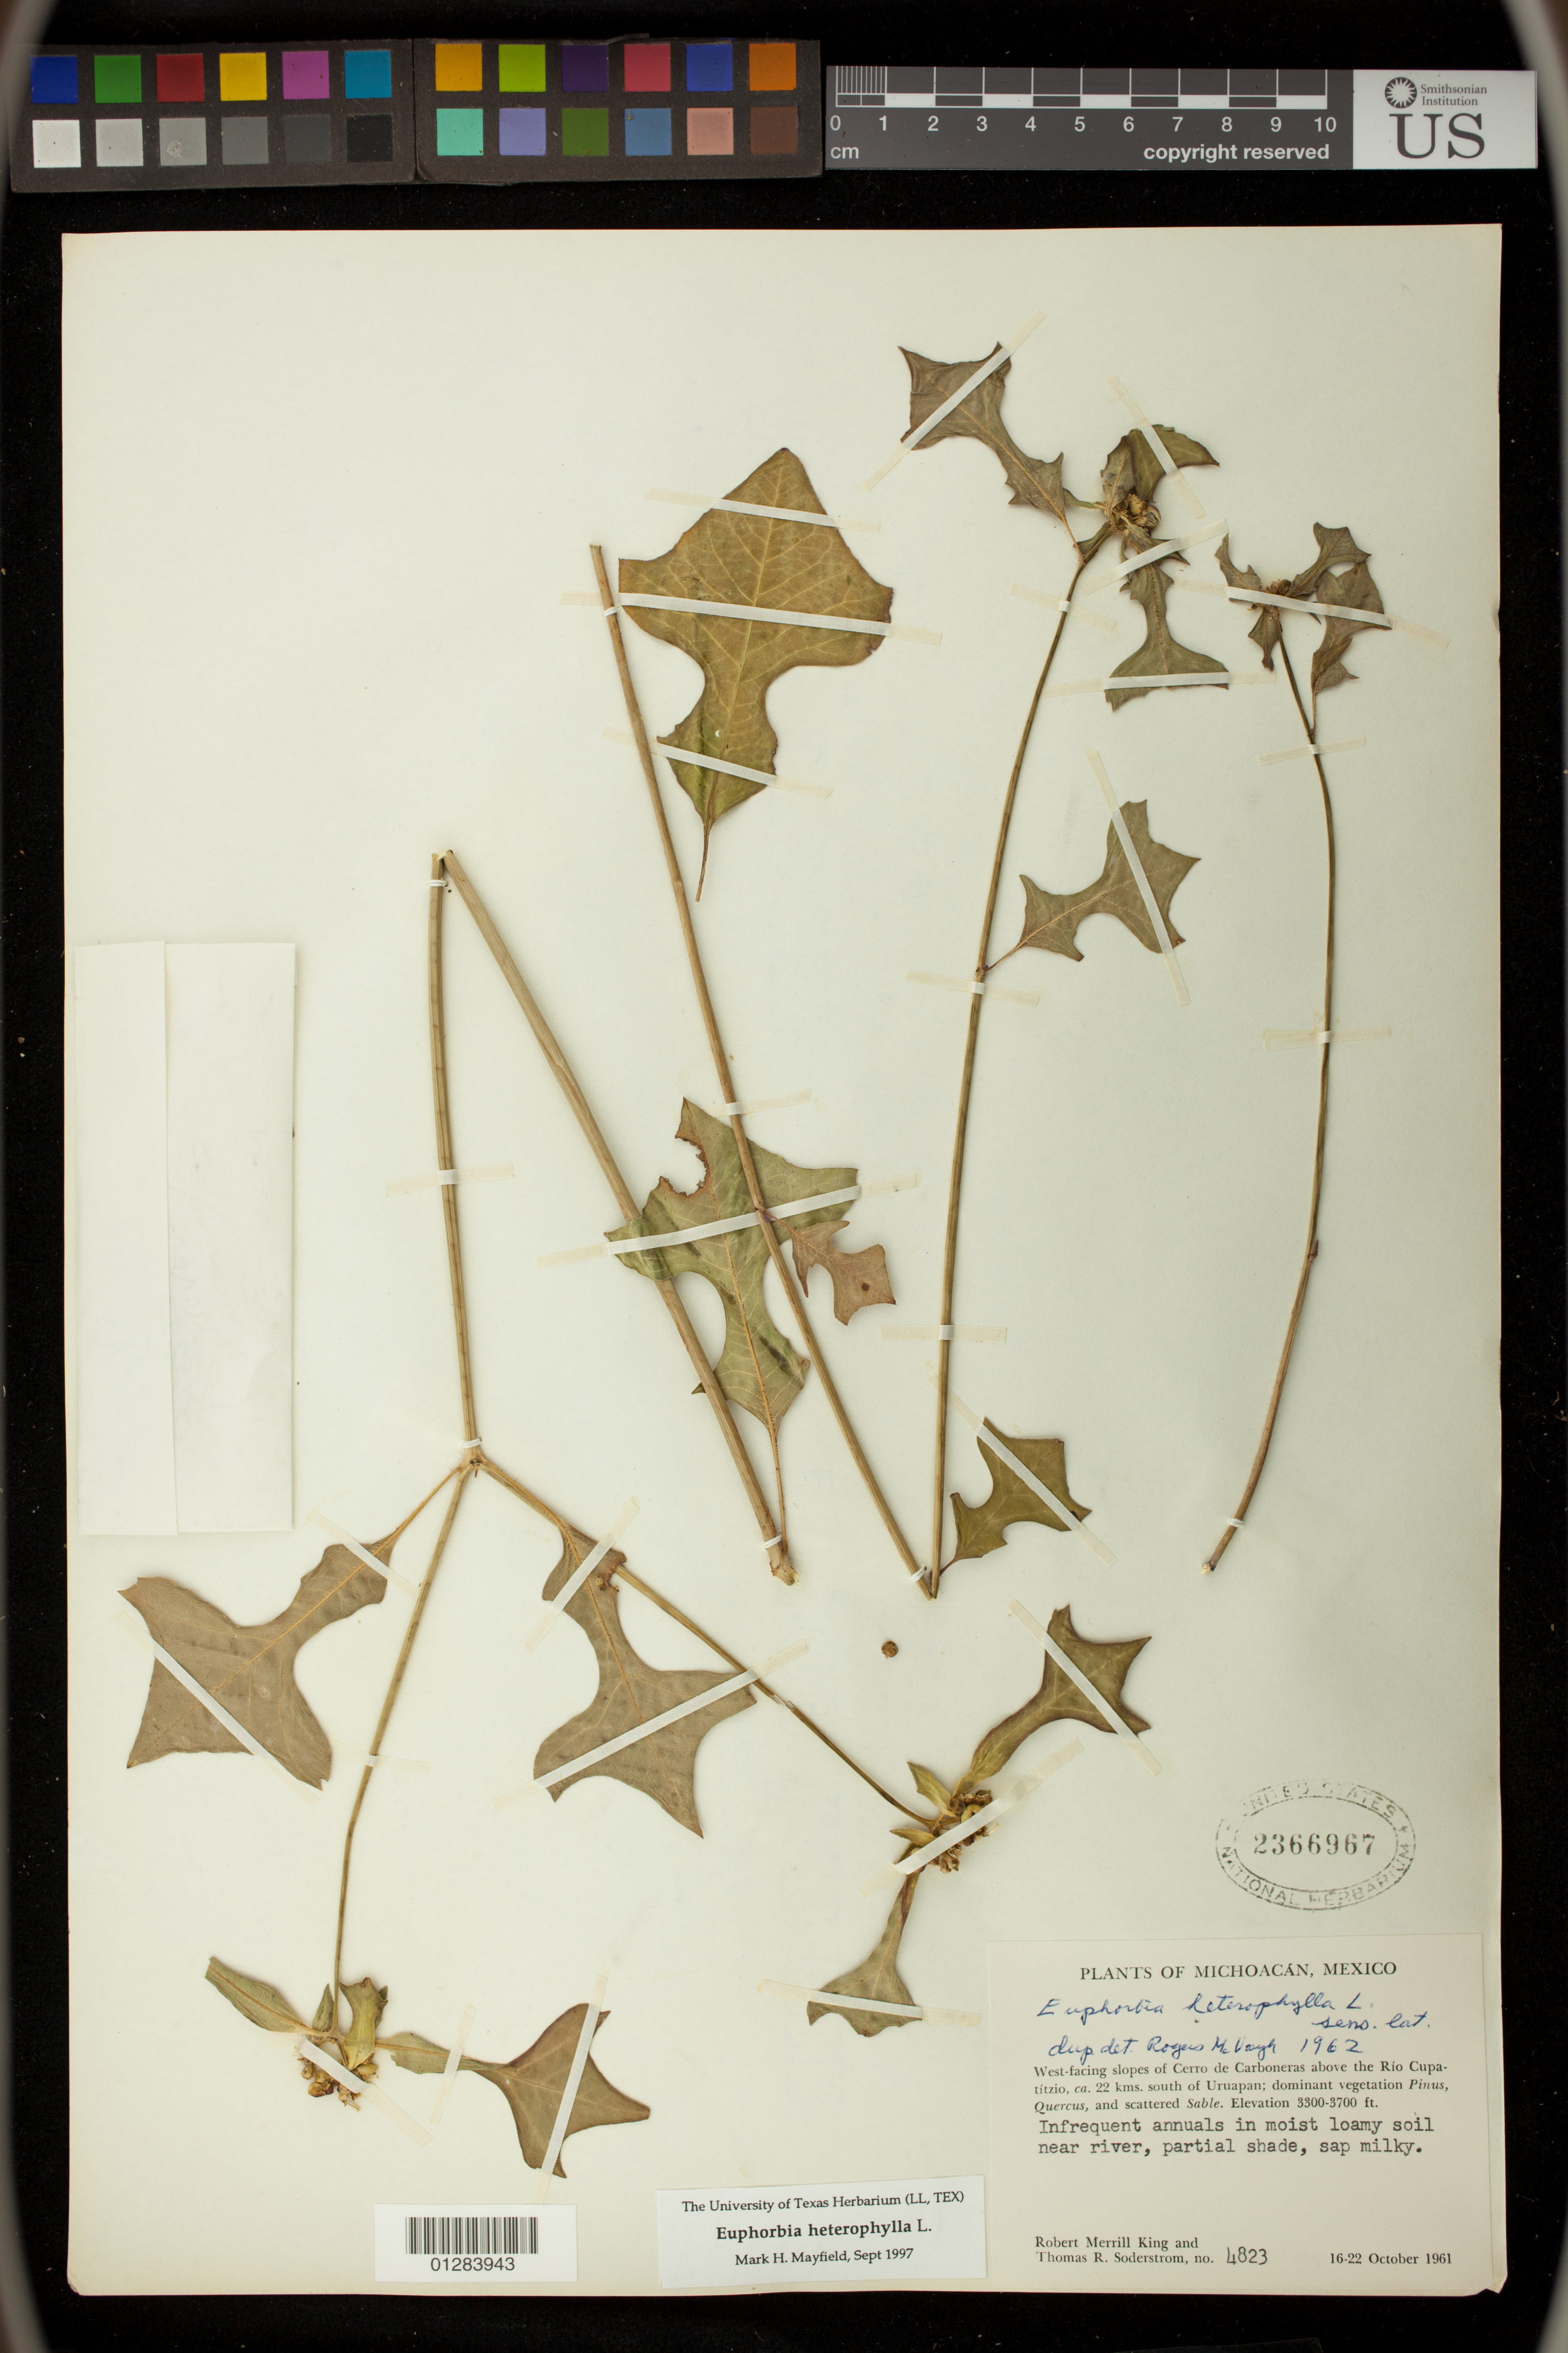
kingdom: Plantae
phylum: Tracheophyta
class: Magnoliopsida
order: Malpighiales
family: Euphorbiaceae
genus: Euphorbia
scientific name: Euphorbia heterophylla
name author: L.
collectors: R. M. King & T. R. Soderstrom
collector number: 4823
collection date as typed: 16 Oct 1961 to 22 Oct 1961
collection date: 1961-10-16/1961-10-22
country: Mexico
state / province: Michoacán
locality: West-facing slopes of Cerro de Carboneras, above the Río Cupatítzio, ca. 22 kms. South of Uruapan.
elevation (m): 1006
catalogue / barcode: US 2366967